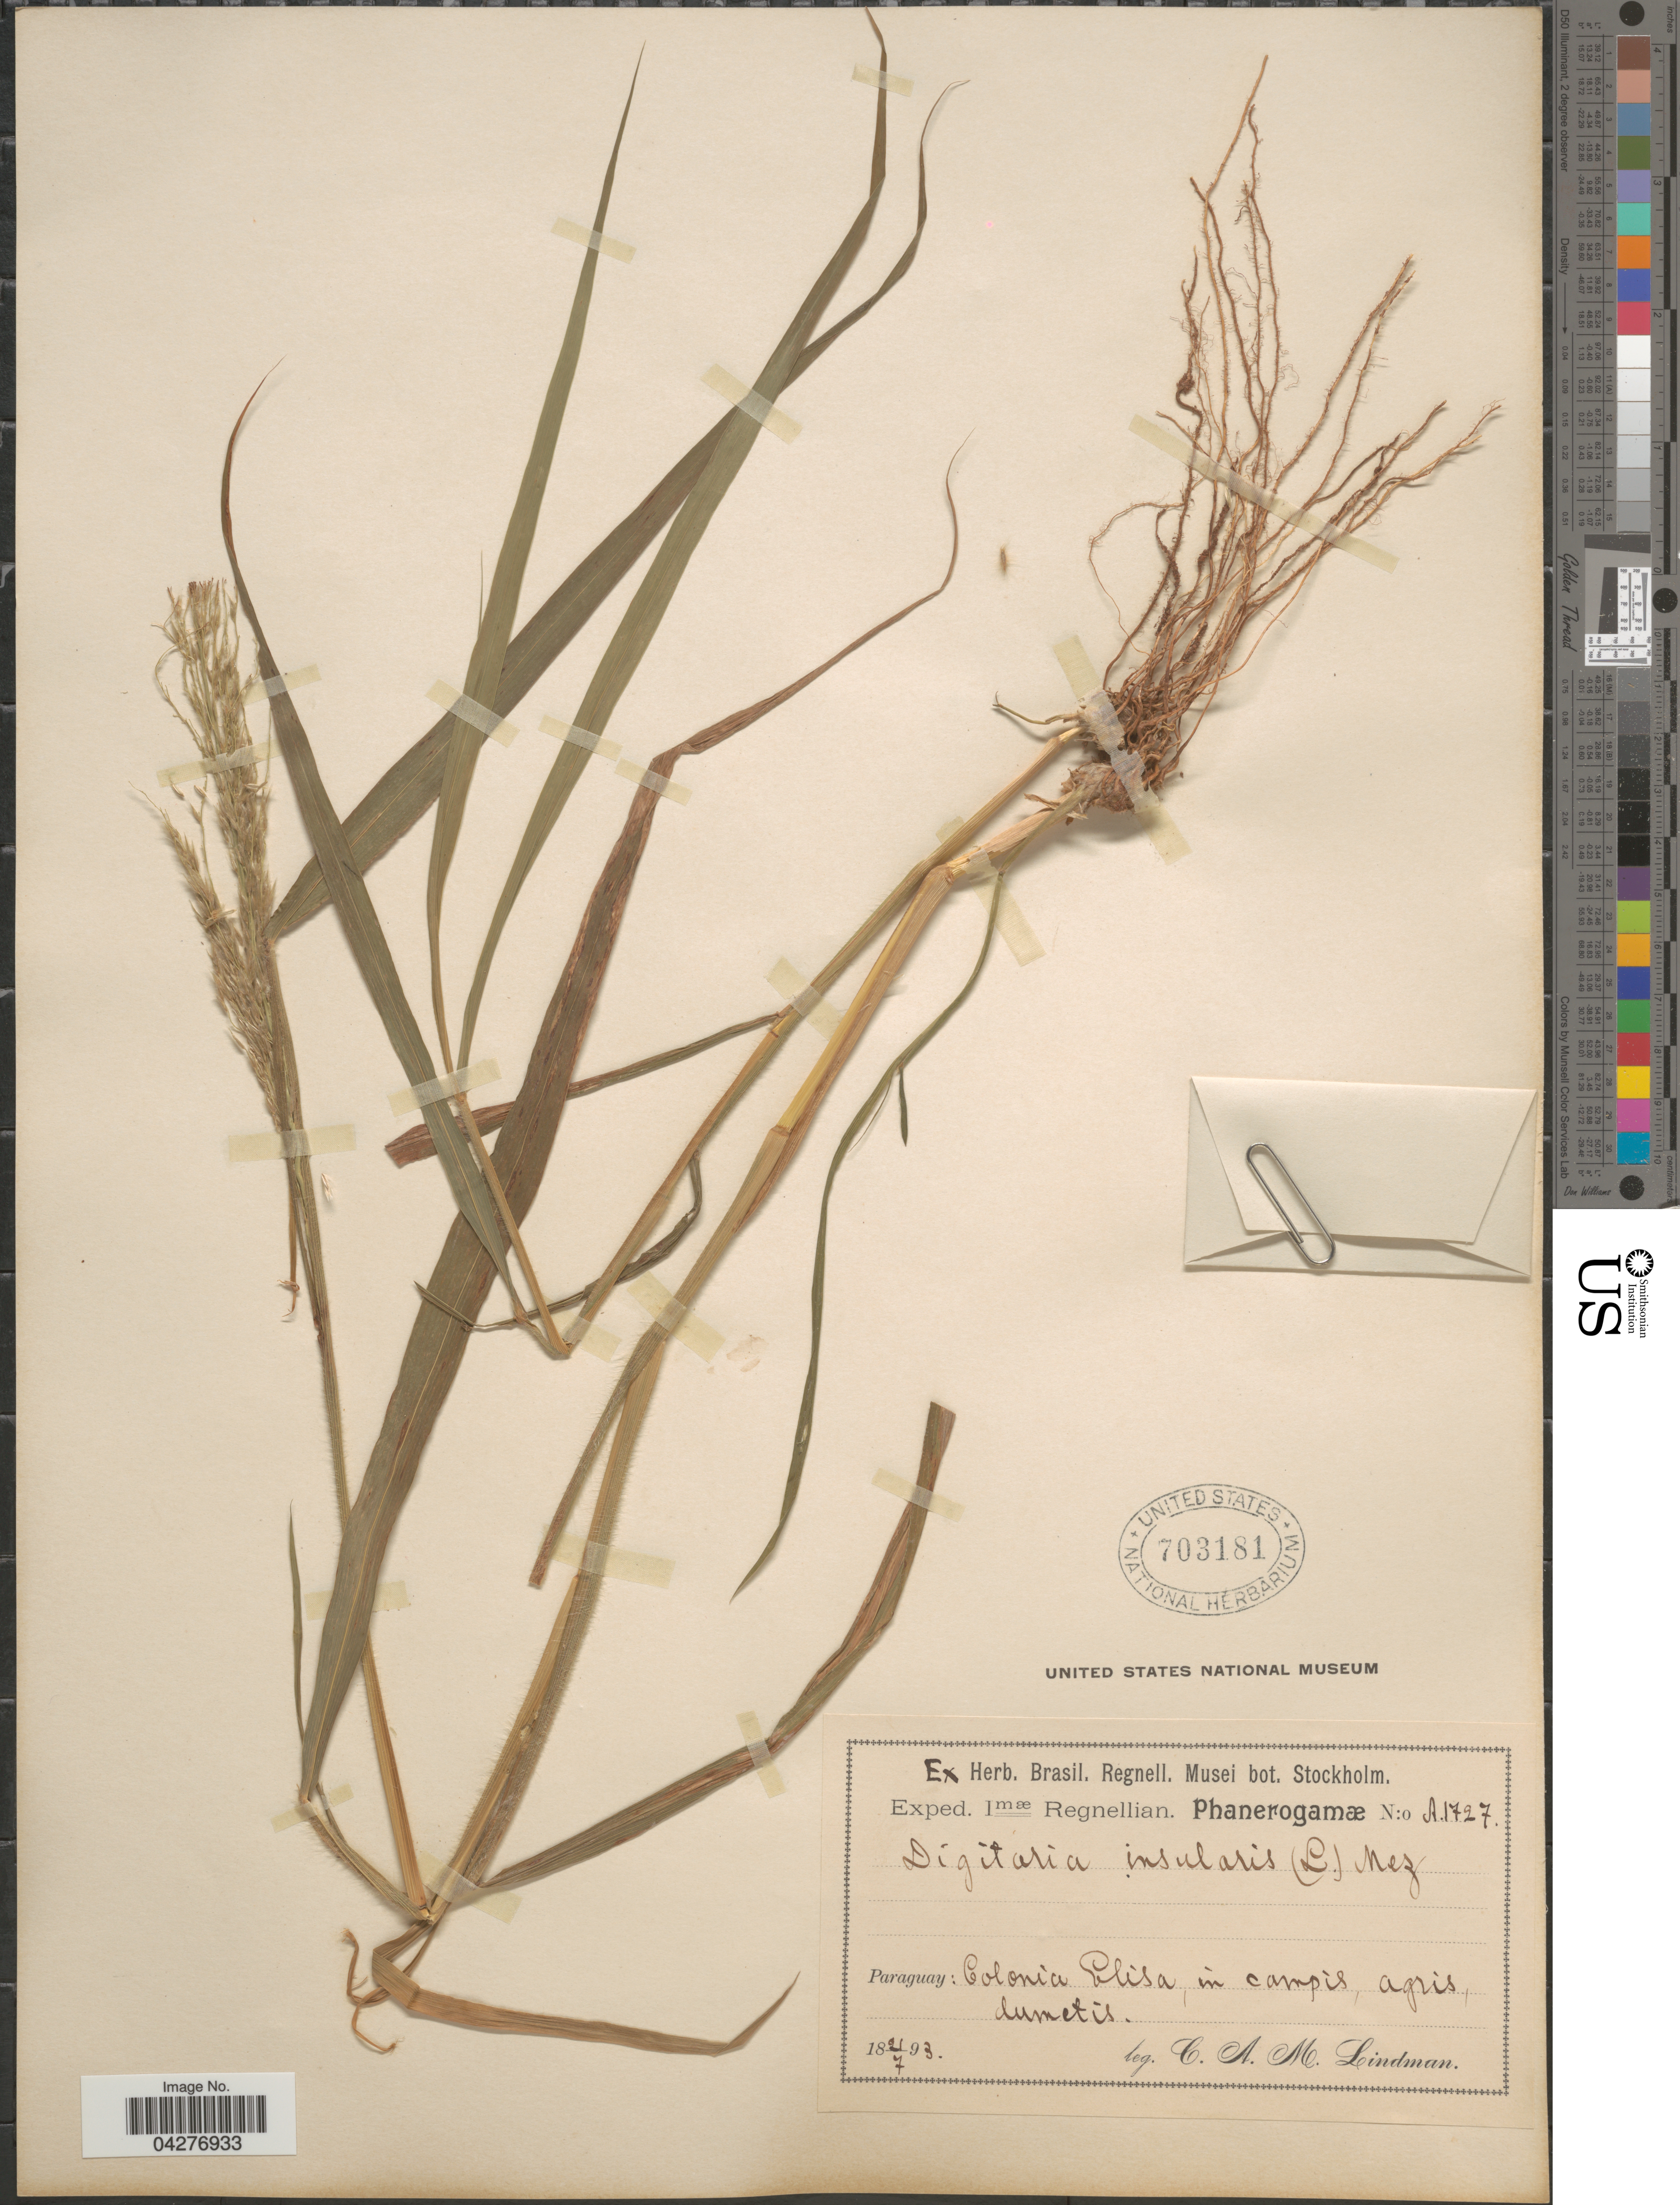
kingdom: Plantae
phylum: Tracheophyta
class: Liliopsida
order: Poales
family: Poaceae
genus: Digitaria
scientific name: Digitaria insularis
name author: (L.) Fedde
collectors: C. A. M. Lindman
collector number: A1727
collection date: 1893-07-21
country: Paraguay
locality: Exped. Imæ Regnellian. Colonia Elisa, in campis, agris, dumetis.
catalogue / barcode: US 703181